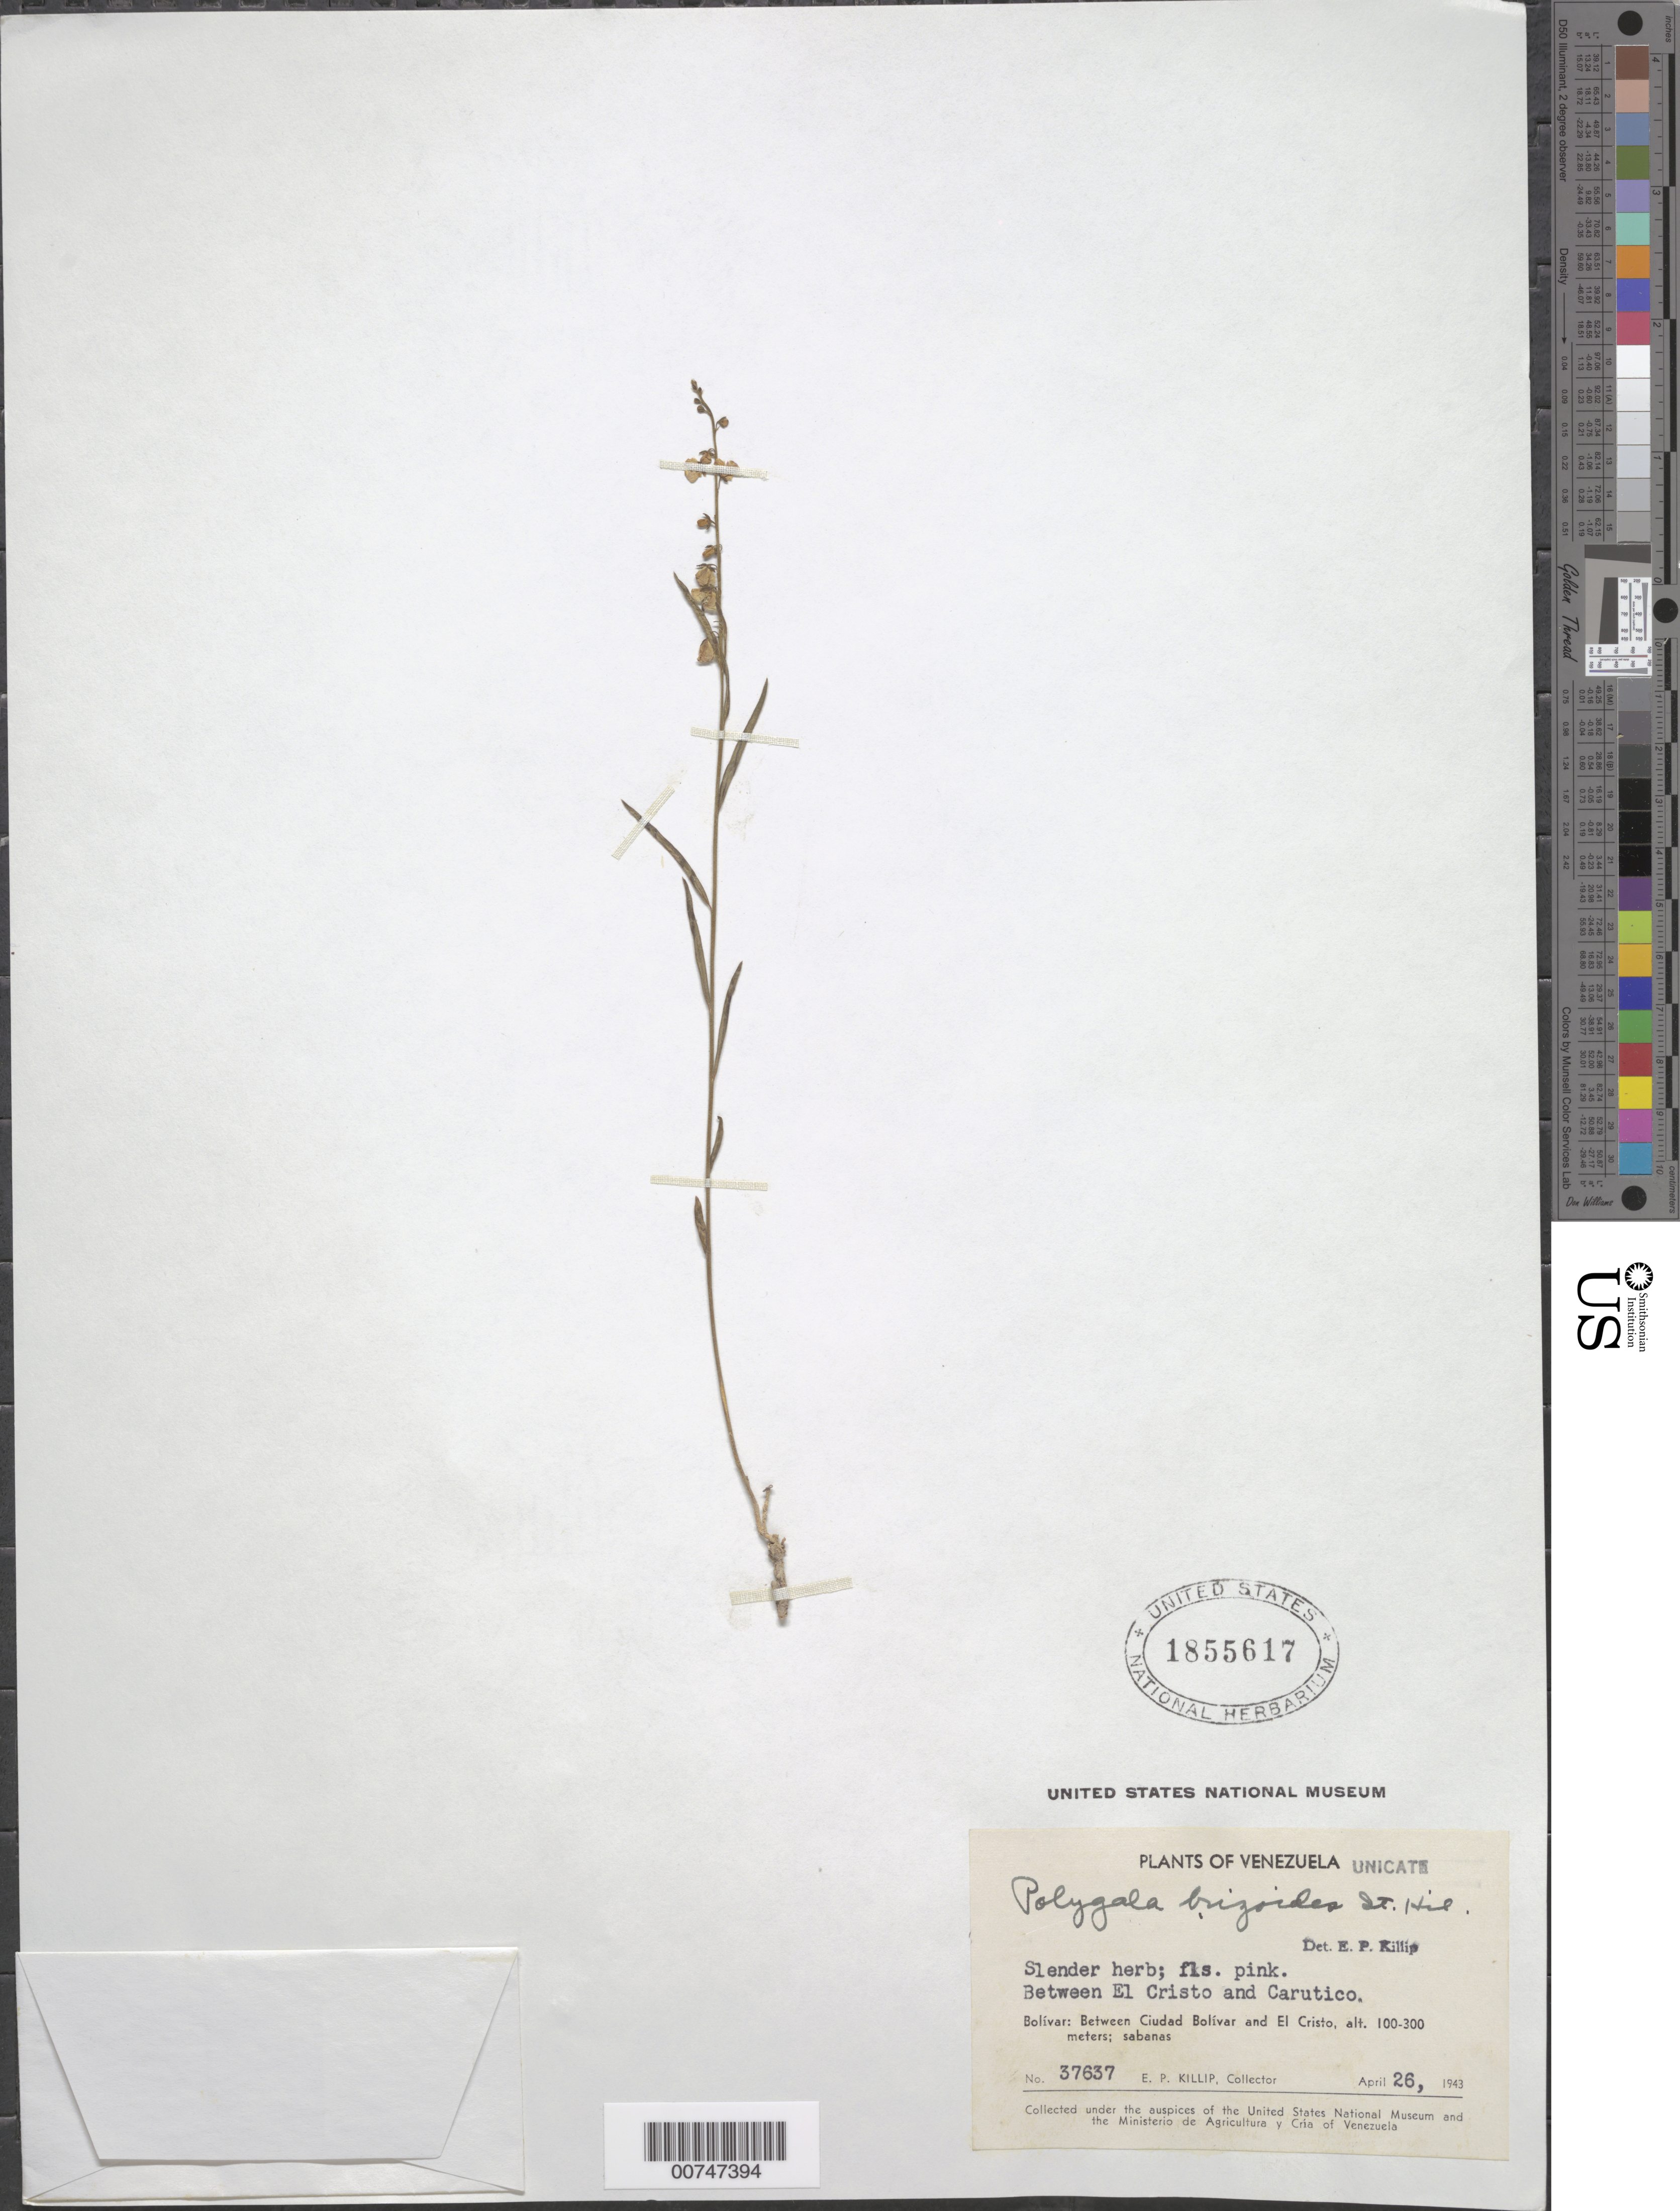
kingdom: Plantae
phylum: Tracheophyta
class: Magnoliopsida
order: Fabales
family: Polygalaceae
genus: Asemeia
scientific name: Asemeia violacea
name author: (Aubl.) J.F.B. Pastore & J.R. Abbott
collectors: E. P. Killip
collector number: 37637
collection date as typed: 26-Apr-43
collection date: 1943-04-26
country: Venezuela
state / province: Bolívar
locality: Ciudad Bolívar to El Cristo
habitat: Savanna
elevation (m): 100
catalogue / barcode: US 1855617